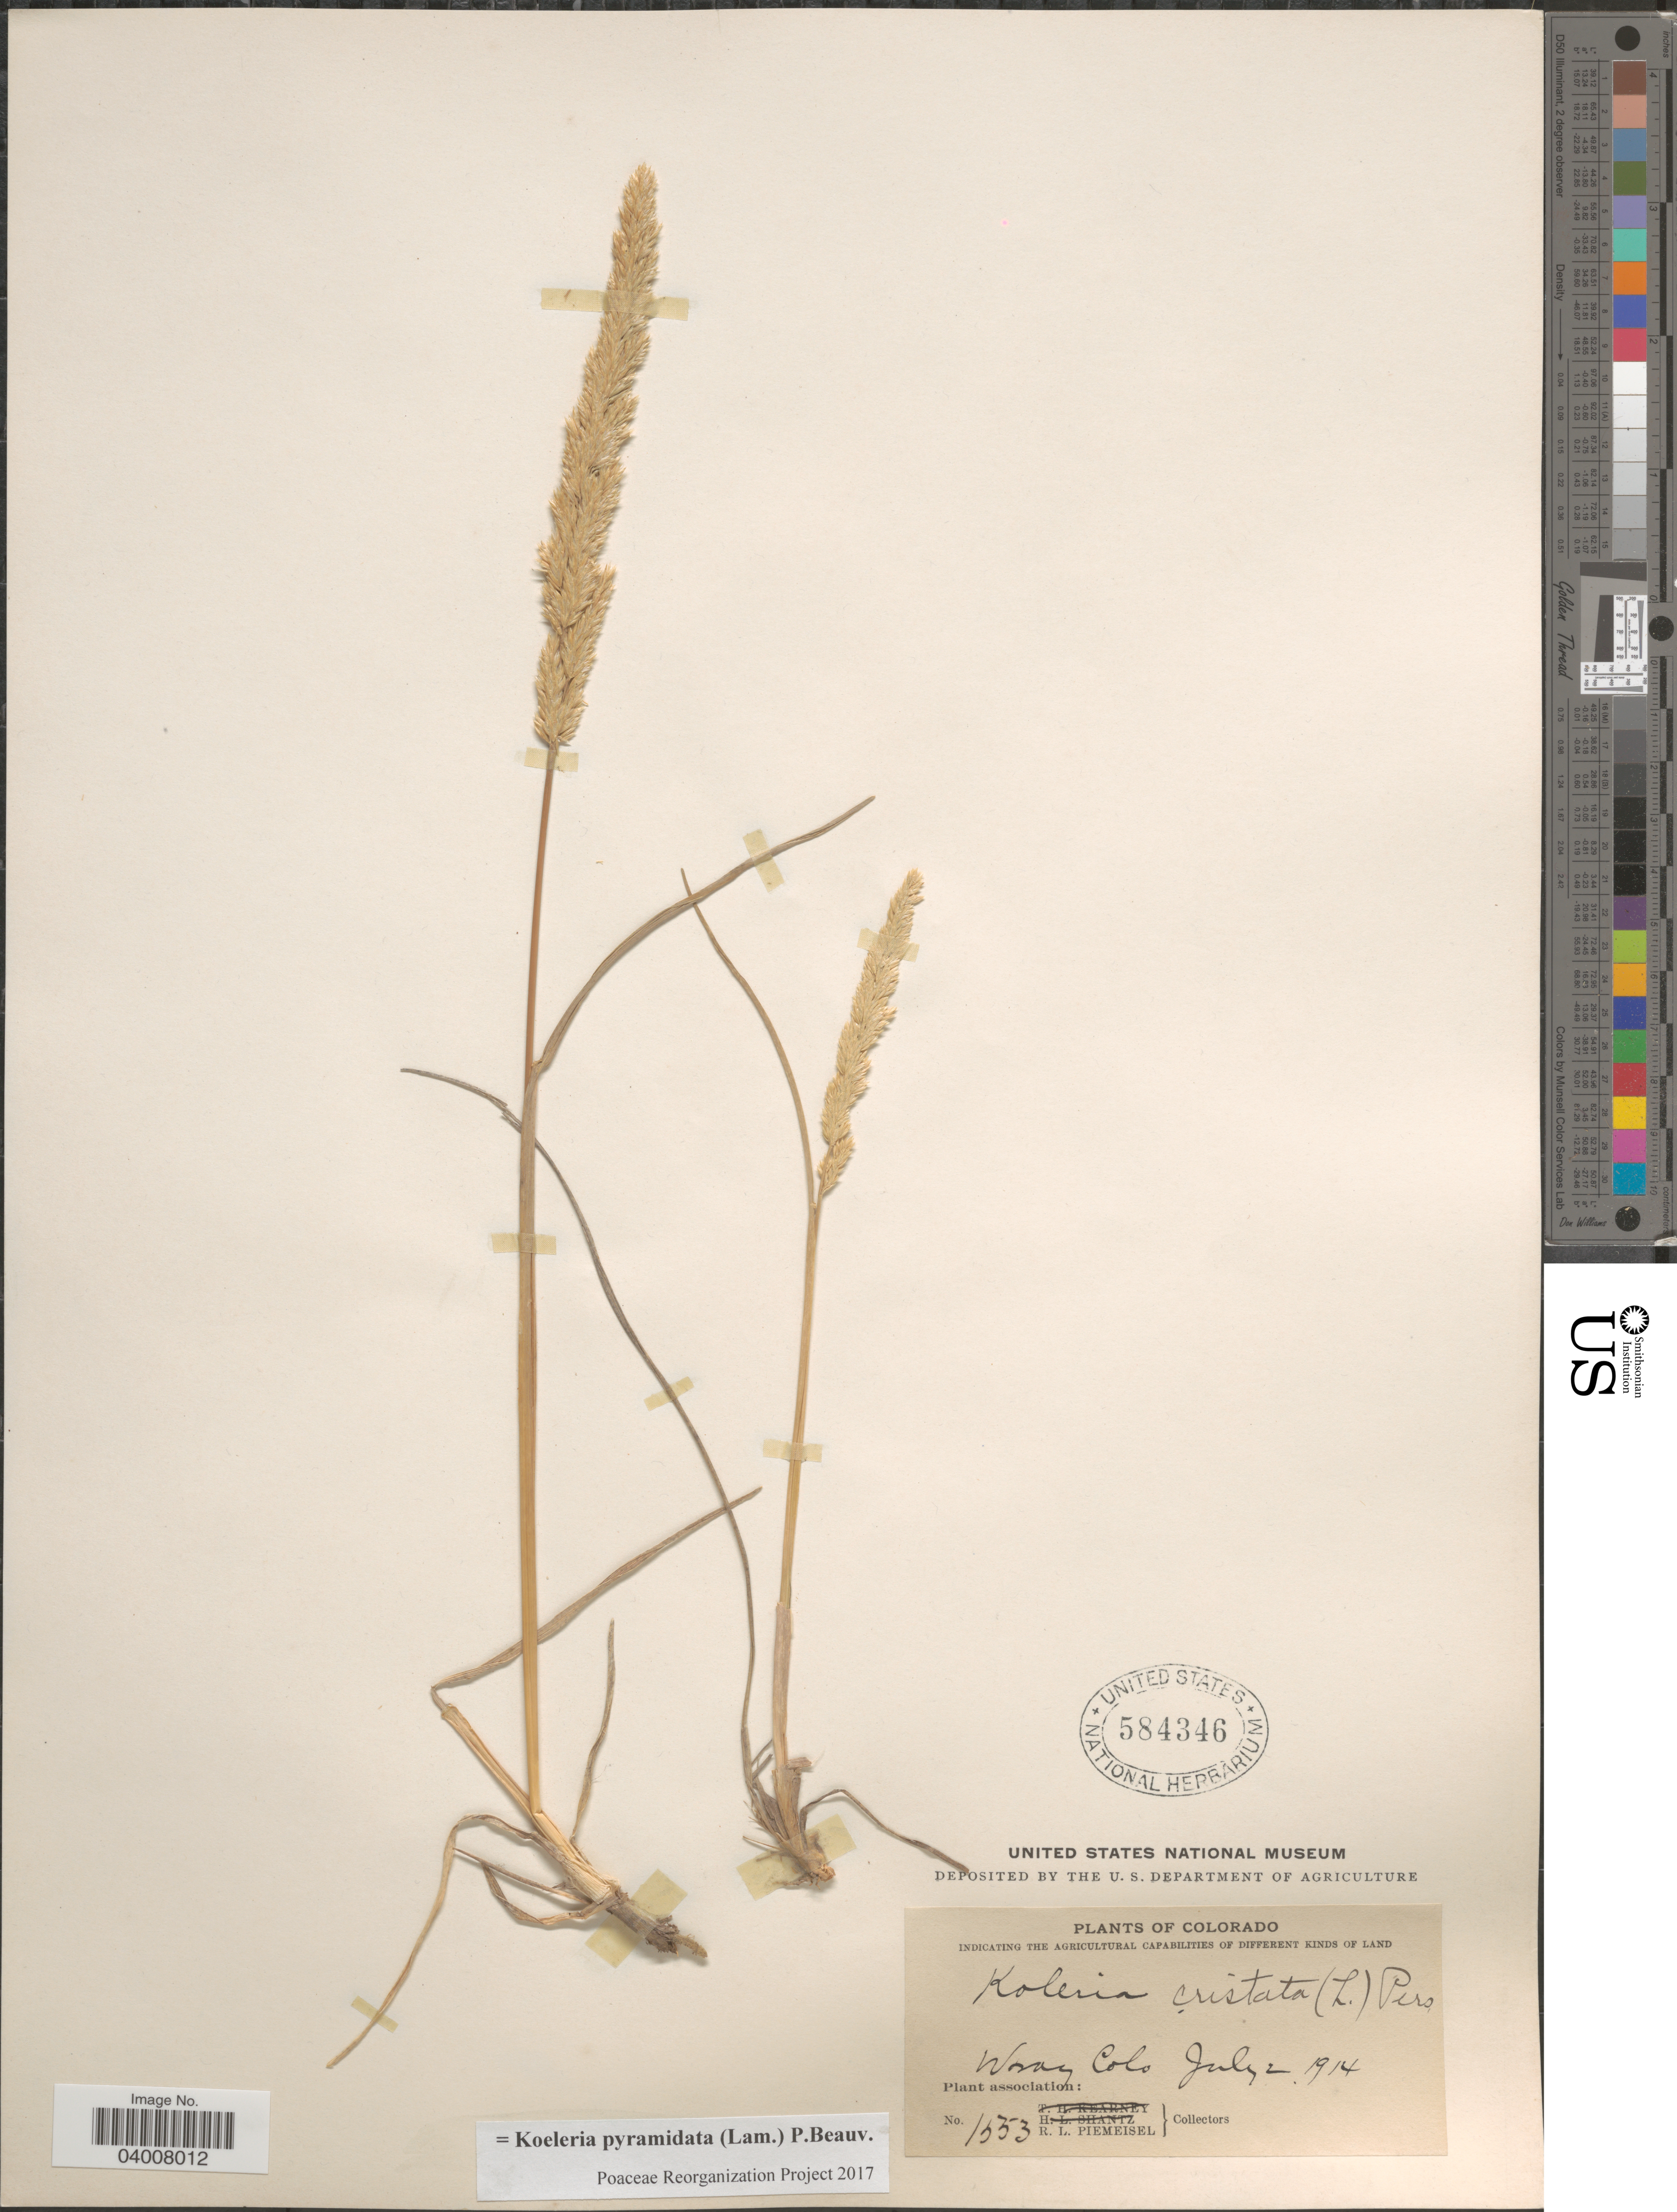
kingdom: Plantae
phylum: Tracheophyta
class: Liliopsida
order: Poales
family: Poaceae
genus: Koeleria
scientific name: Koeleria pyramidata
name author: (Lam.) P. Beauv.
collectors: R. L. Piemeisel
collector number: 1553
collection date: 1914-07-02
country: United States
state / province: Colorado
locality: Wray.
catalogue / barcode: US 584346